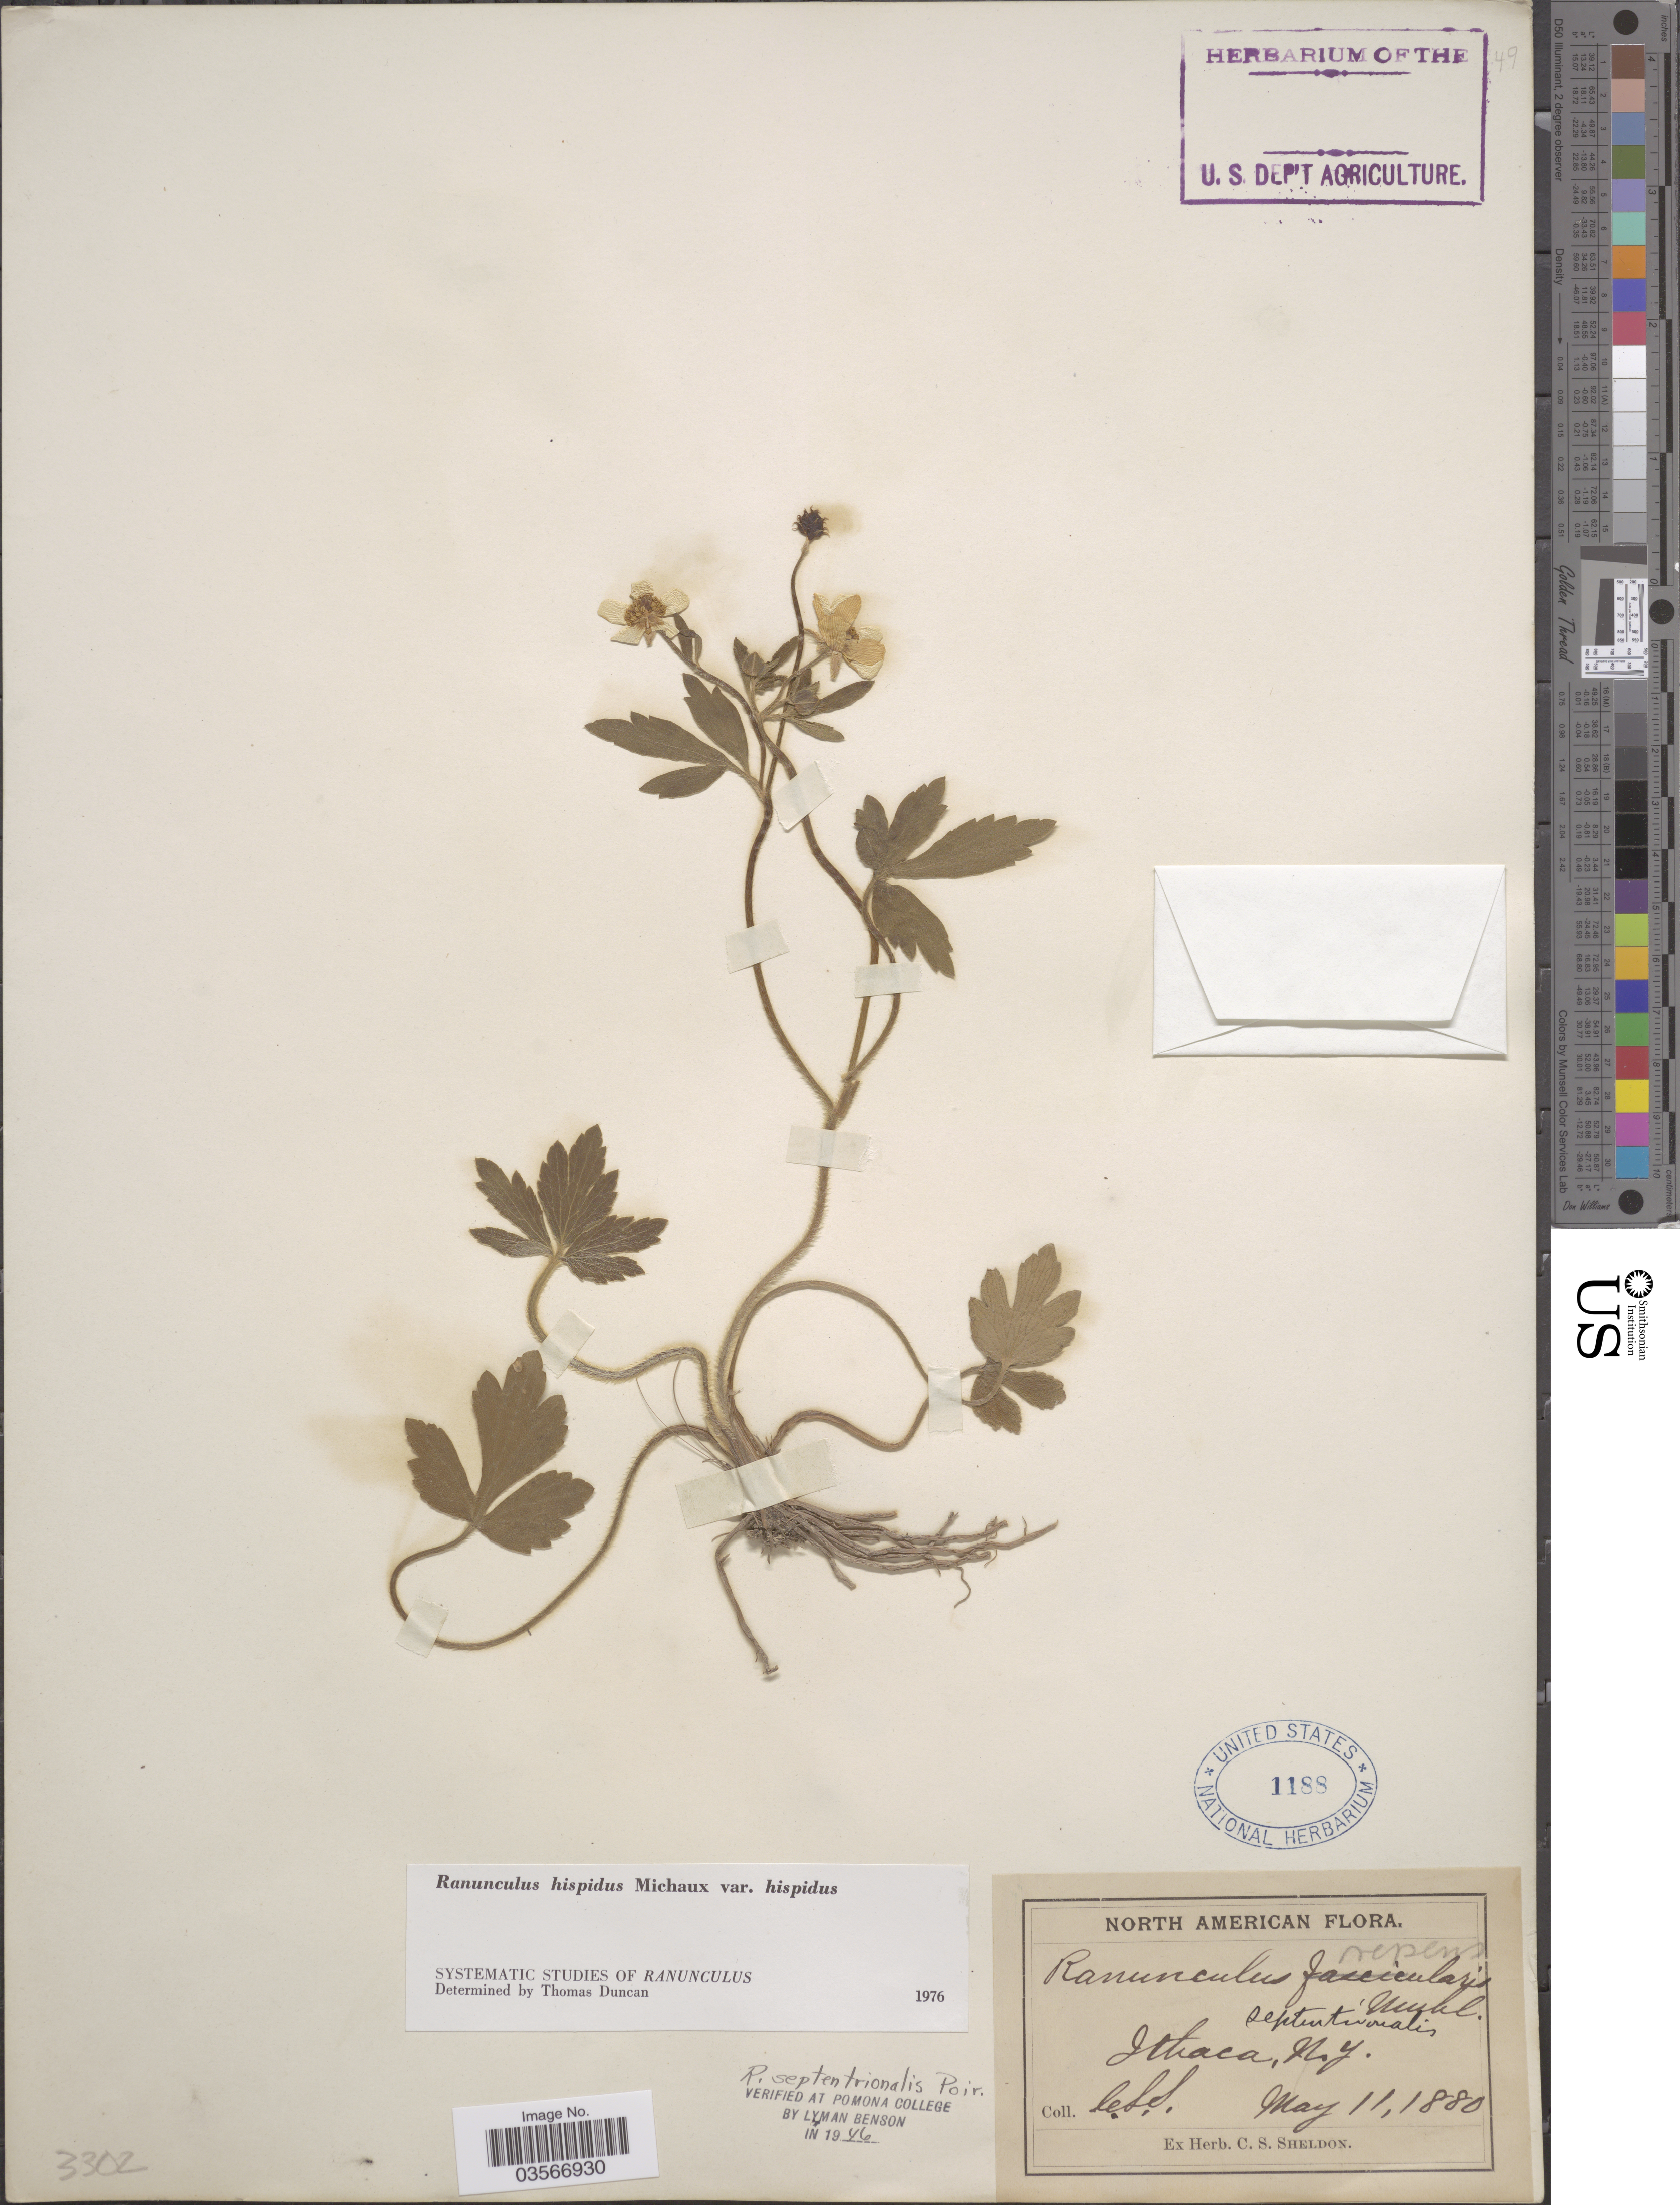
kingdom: Plantae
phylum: Tracheophyta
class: Magnoliopsida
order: Ranunculales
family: Ranunculaceae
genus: Ranunculus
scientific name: Ranunculus hispidus var. hispidus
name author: Michx.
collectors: C. S. Sheldon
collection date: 1880-05-11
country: United States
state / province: New York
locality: Ithaca.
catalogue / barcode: US 1188